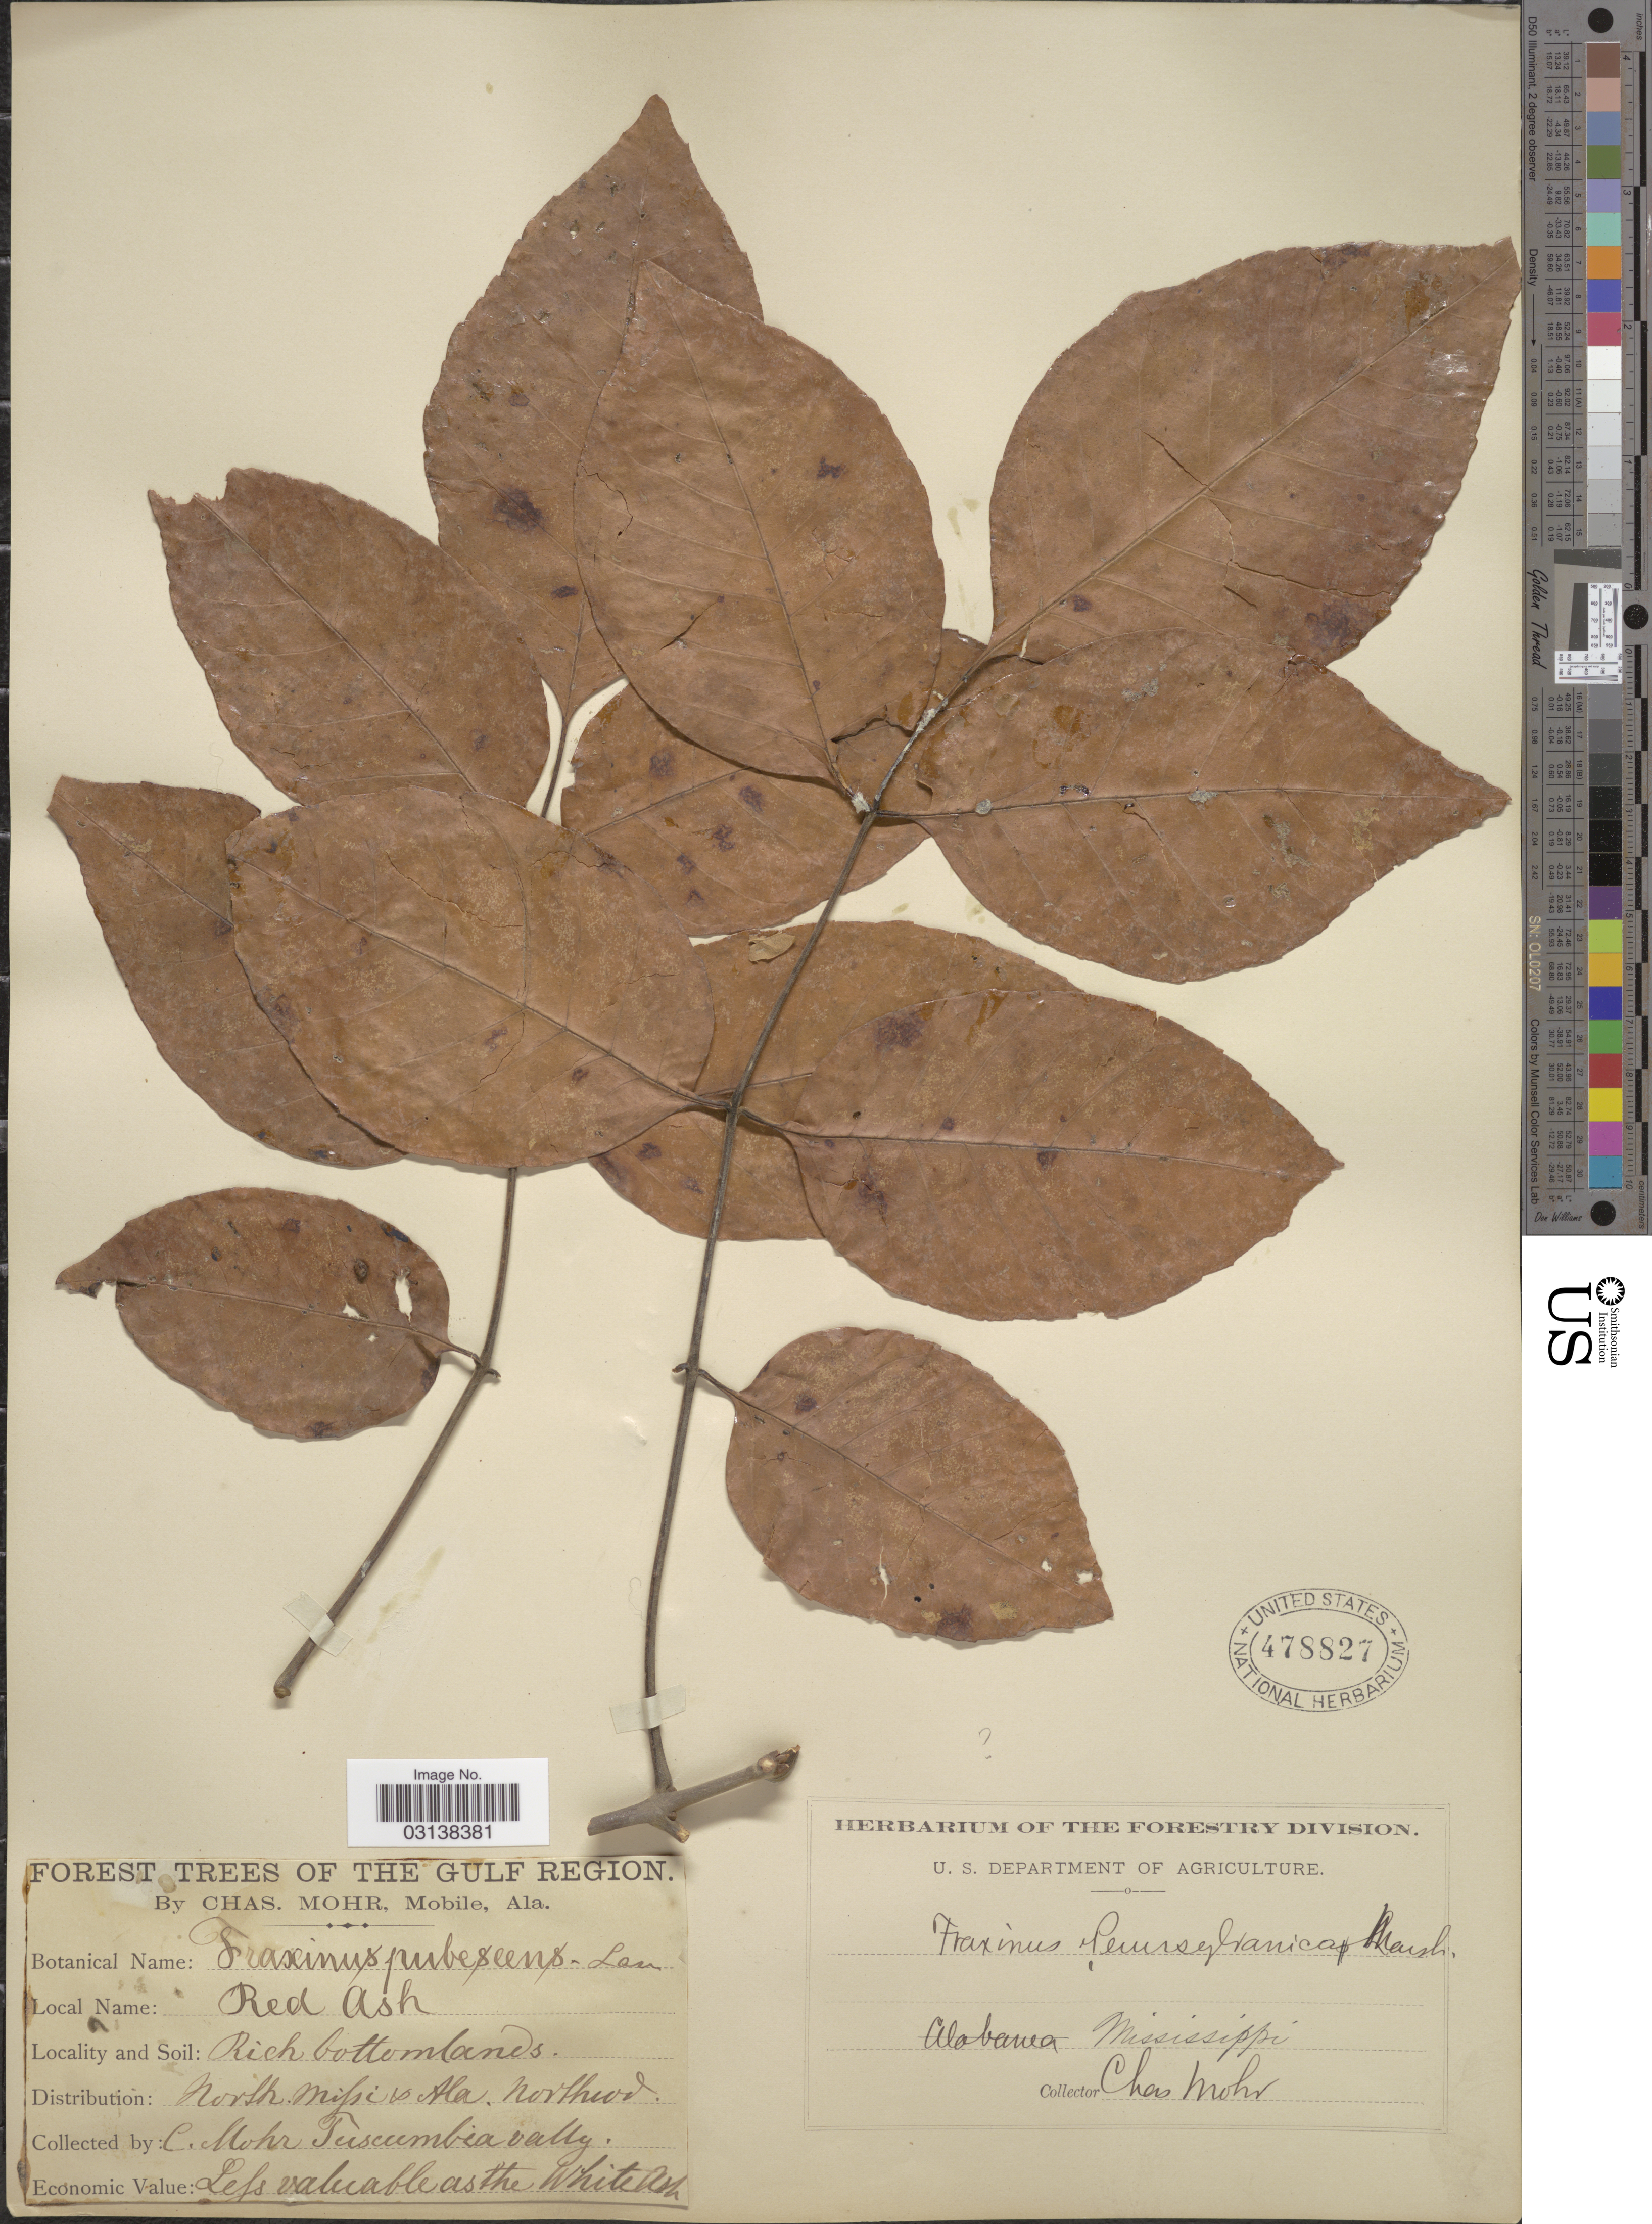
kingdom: Plantae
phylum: Tracheophyta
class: Magnoliopsida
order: Lamiales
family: Oleaceae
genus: Fraxinus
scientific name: Fraxinus americana var. biltmoreana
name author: (Beadle) J.W. Wright ex Fernald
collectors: Mohr, C. T. (herbarium)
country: United States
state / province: Mississippi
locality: Rich bottomlands.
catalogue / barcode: US 478827